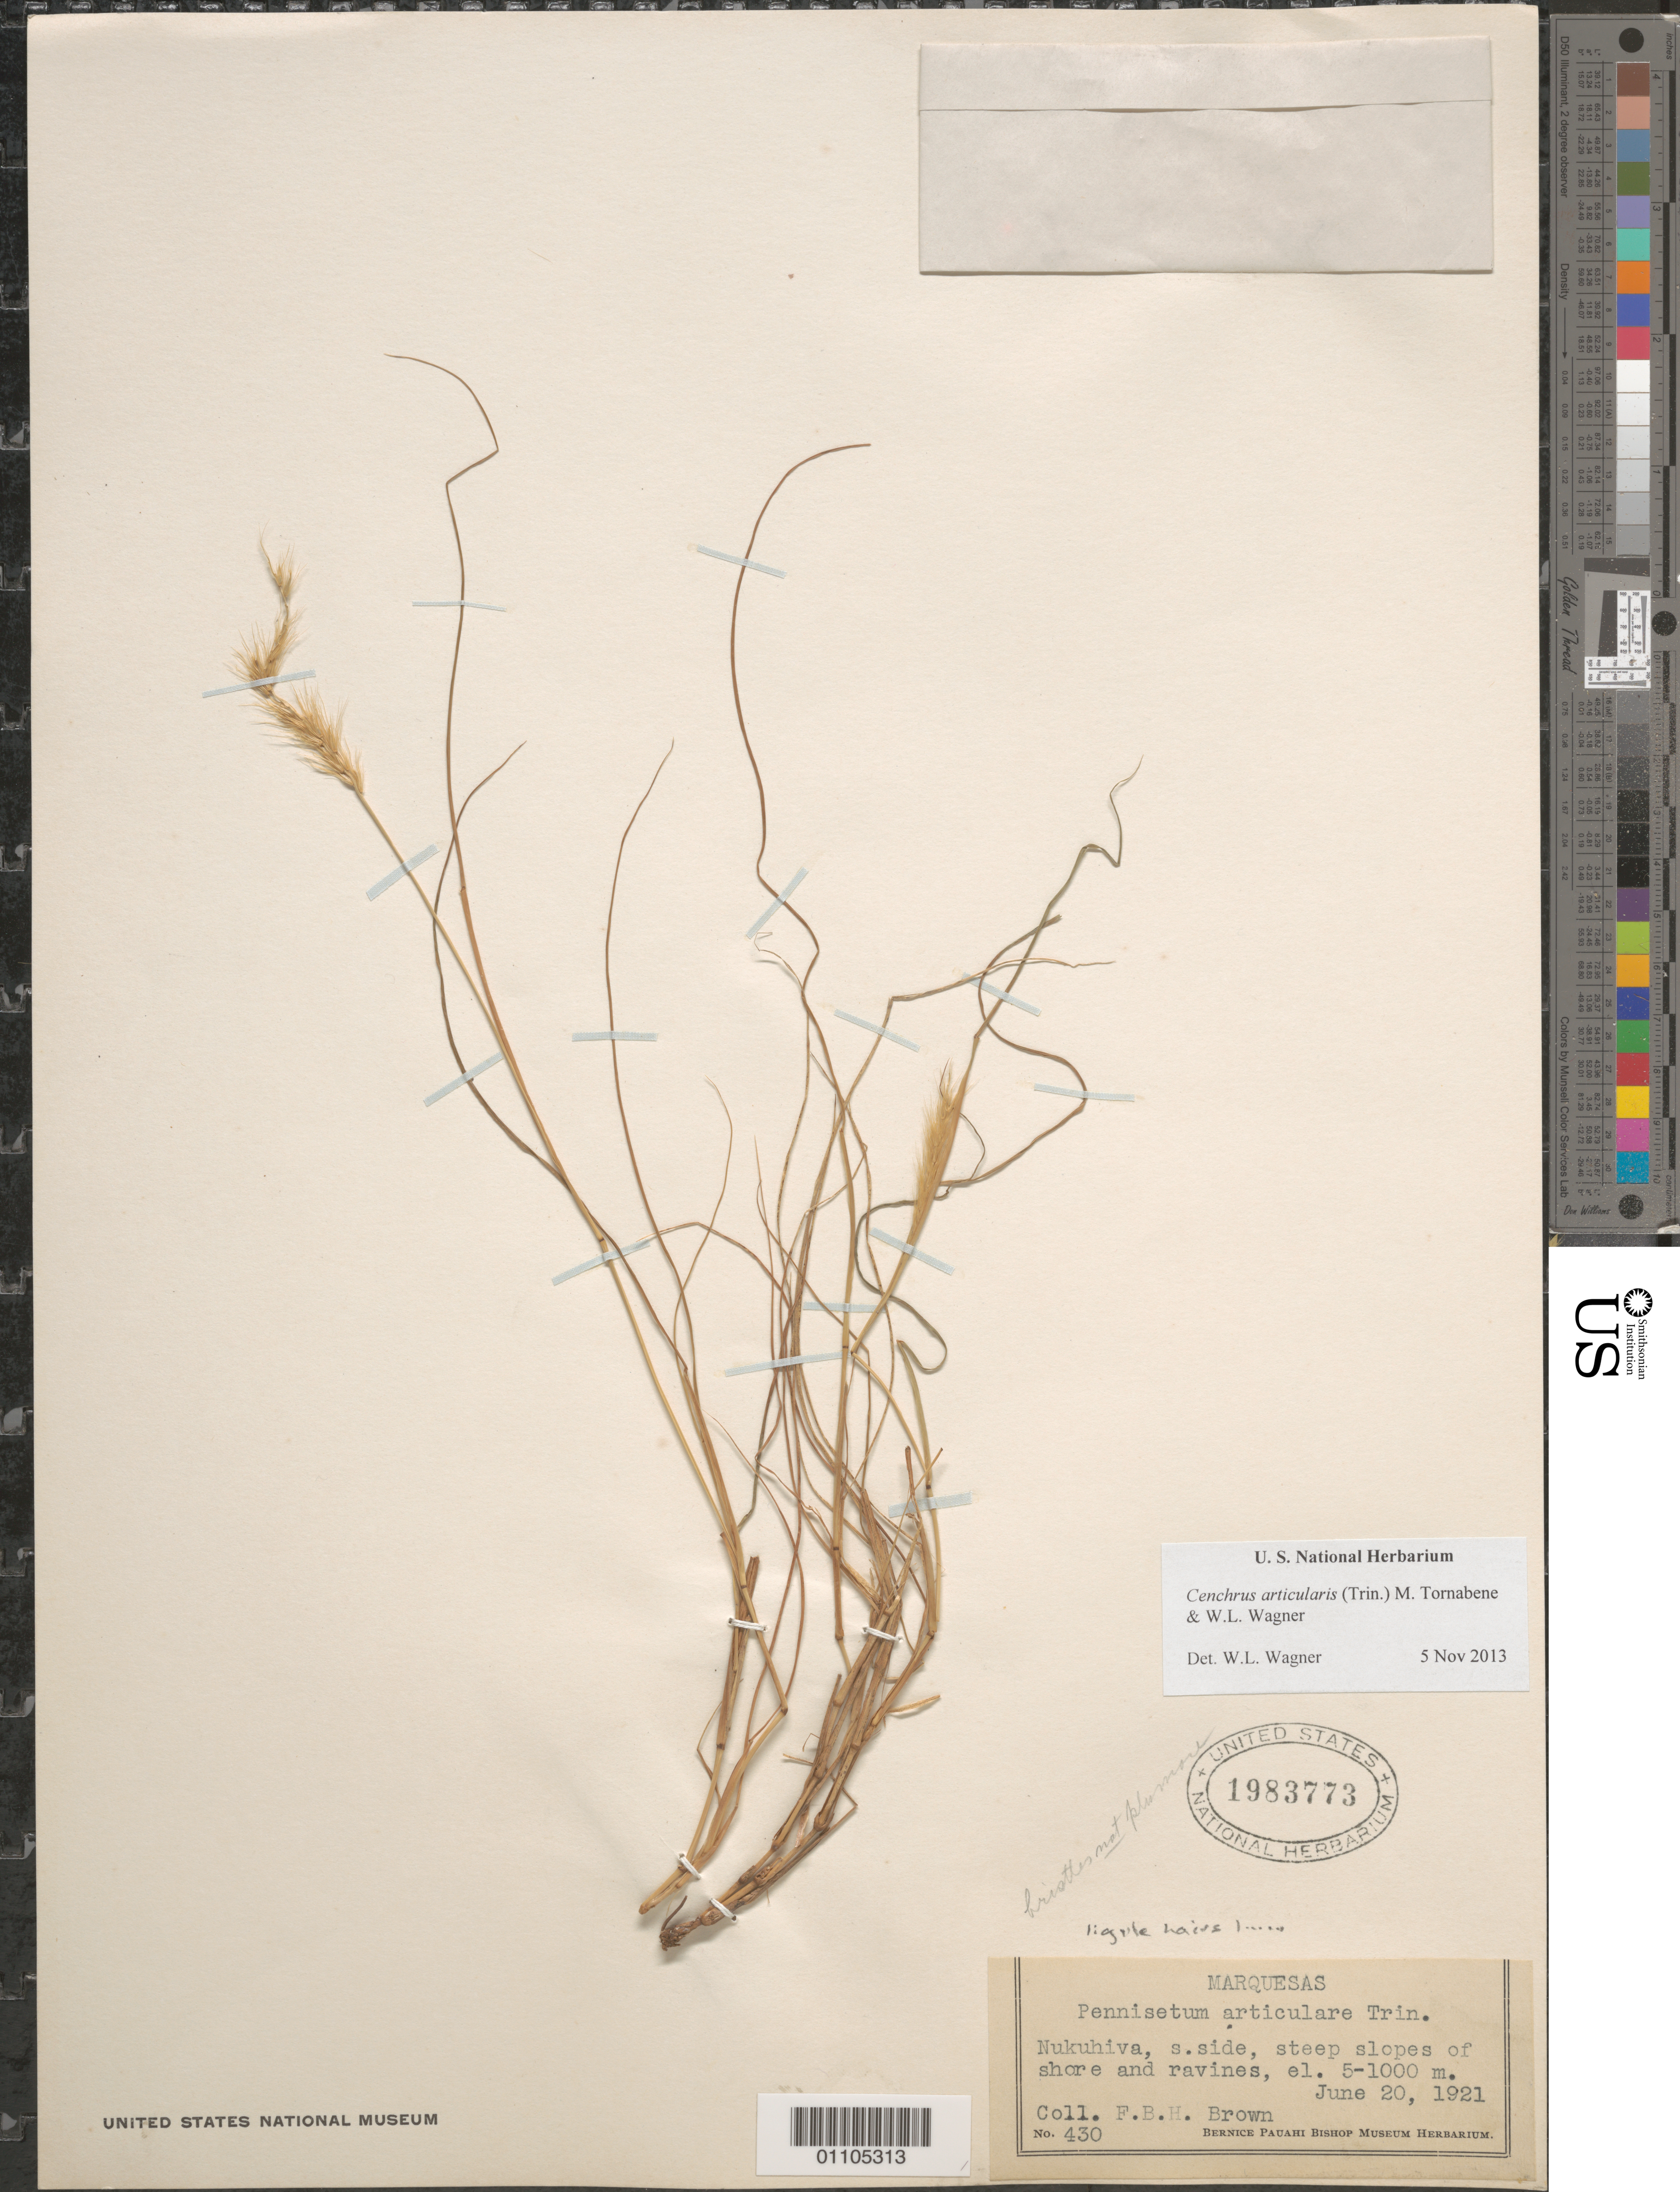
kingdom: Plantae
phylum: Tracheophyta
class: Liliopsida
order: Poales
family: Poaceae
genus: Cenchrus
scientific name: Cenchrus articularis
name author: (Trin.) M.W. Tornab. & W.L. Wagner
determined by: Brown, Forrest B. H.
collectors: F. Brown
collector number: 430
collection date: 1921-06-20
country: French Polynesia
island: Nuku Hiva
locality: S. side, steep slopes of shore and ravines.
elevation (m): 5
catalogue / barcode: US 1983773